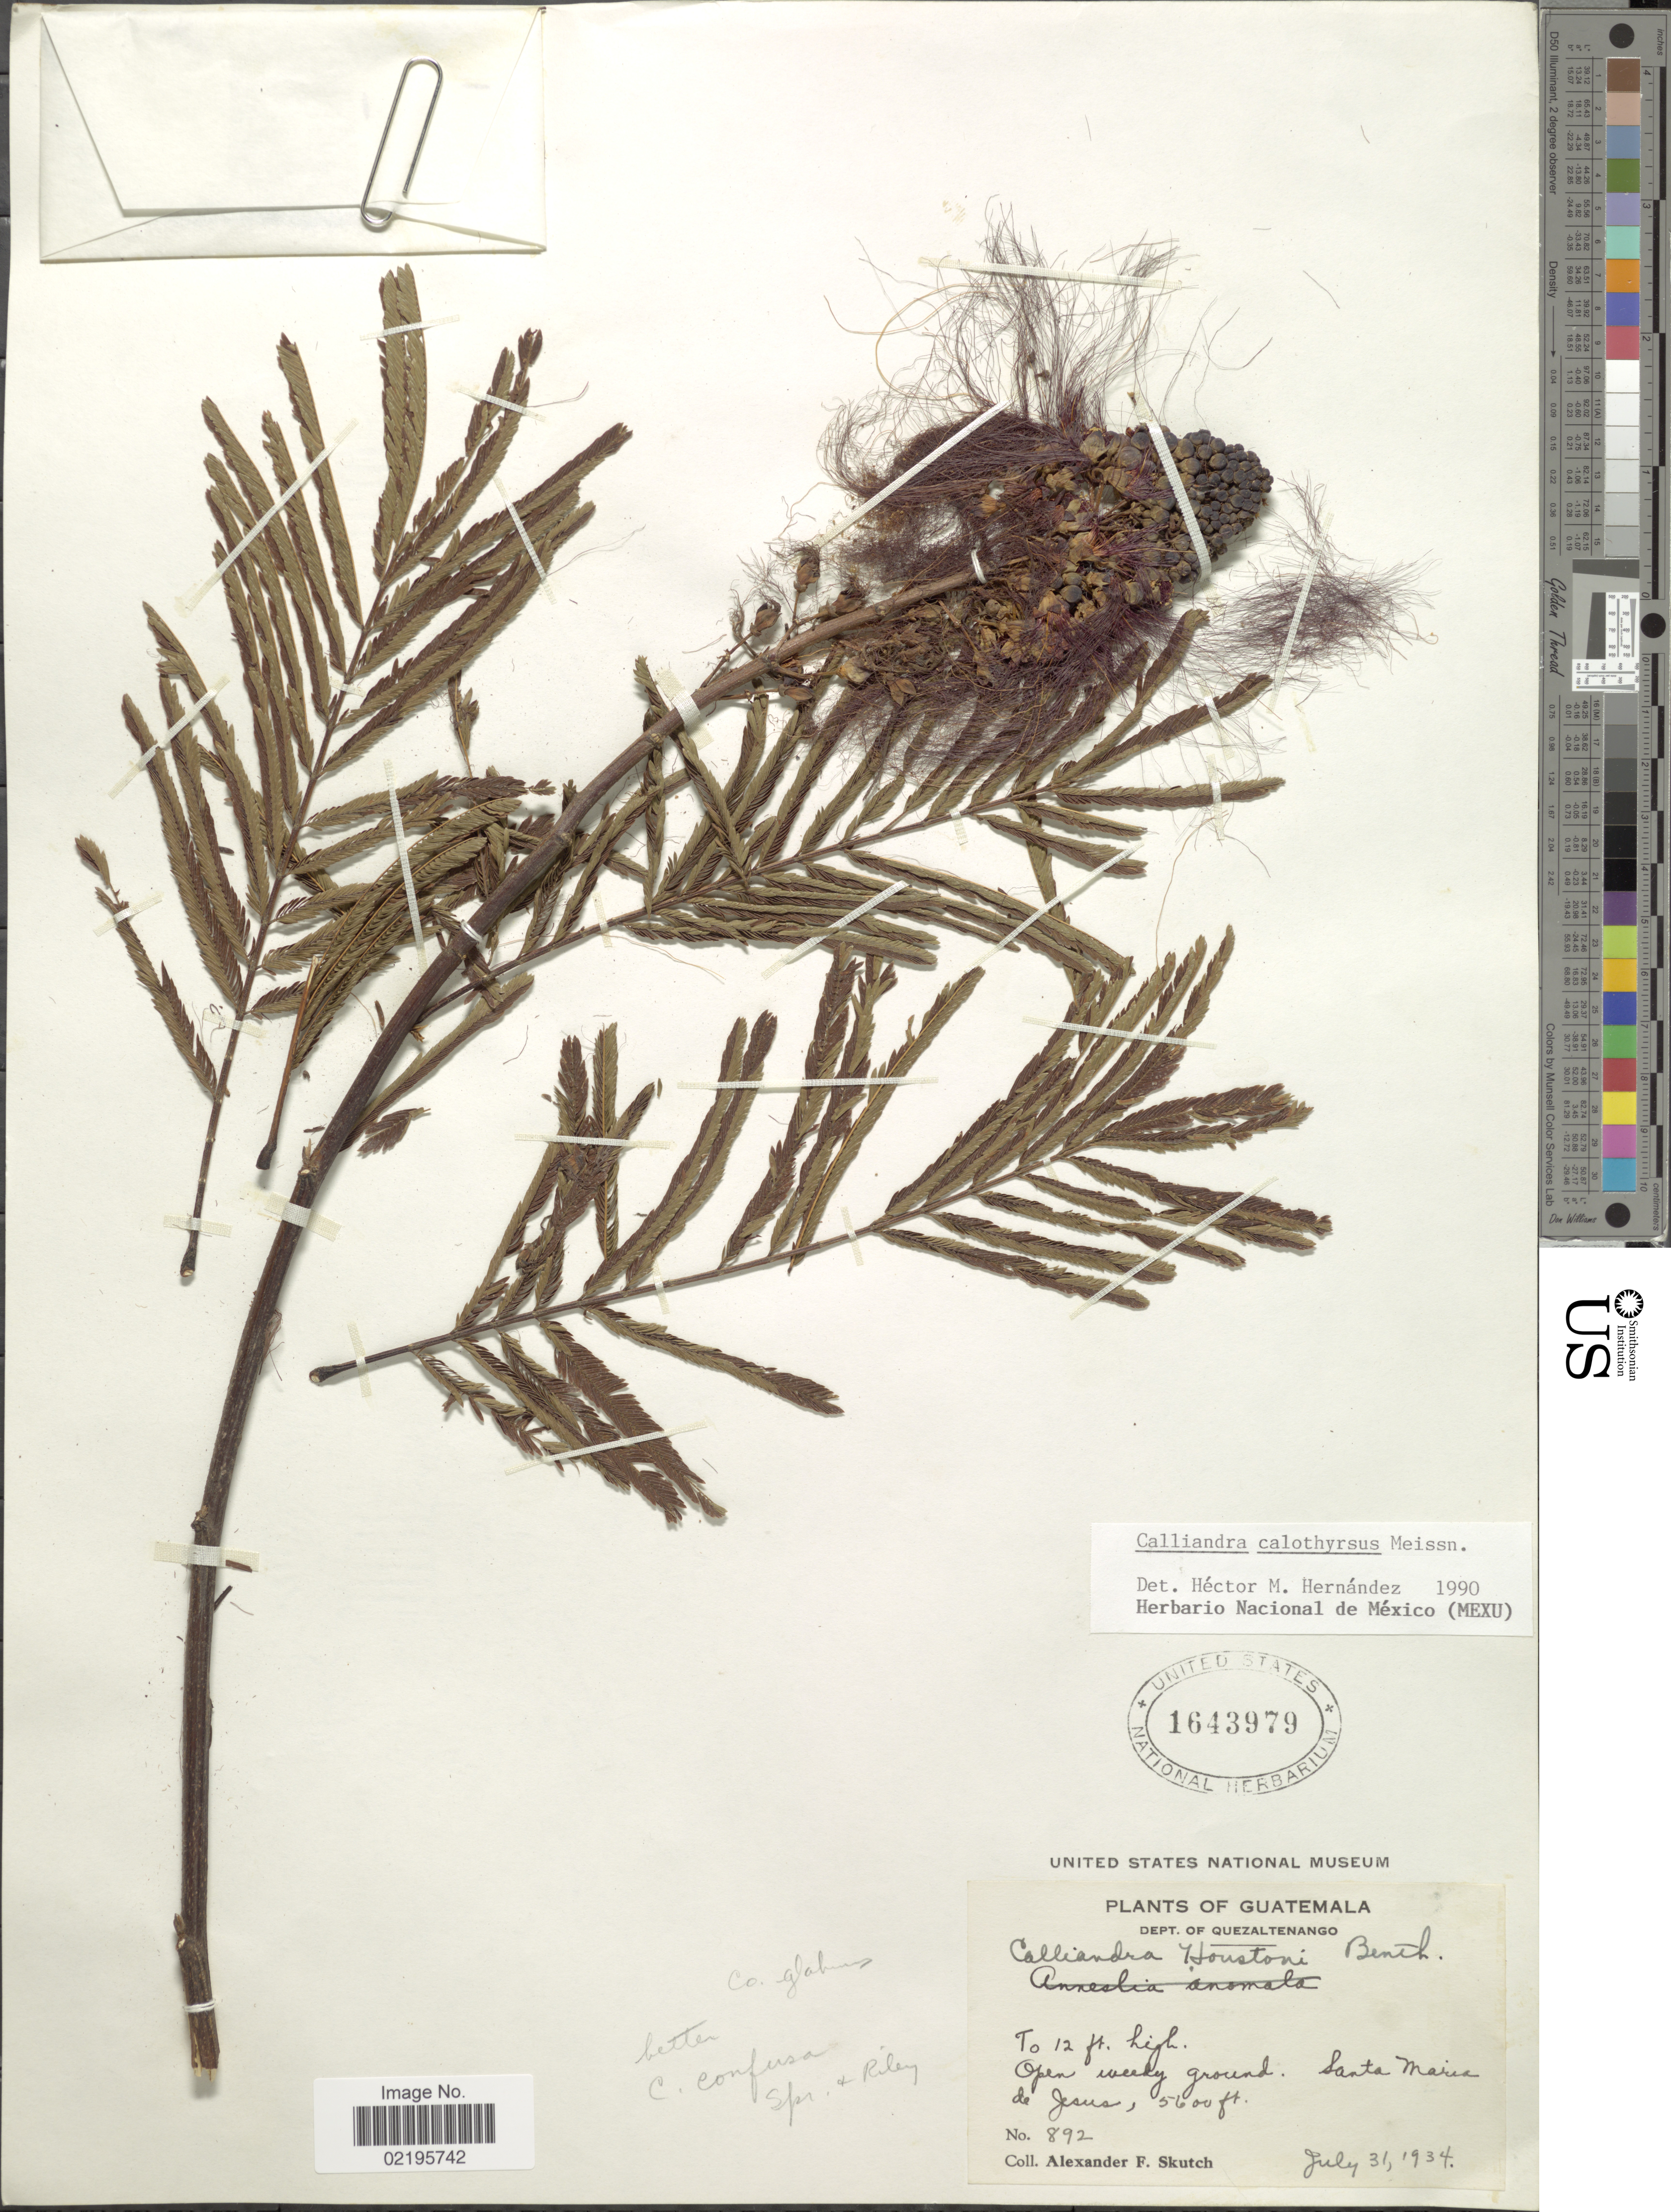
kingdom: Plantae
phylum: Tracheophyta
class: Magnoliopsida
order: Fabales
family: Fabaceae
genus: Calliandra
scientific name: Calliandra calothyrsus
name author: Meisn.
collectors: A. F. Skutch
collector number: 892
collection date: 1934-07-31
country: Guatemala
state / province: Quetzaltenango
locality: Santa Maria de Jesus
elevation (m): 1707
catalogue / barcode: US 1643979